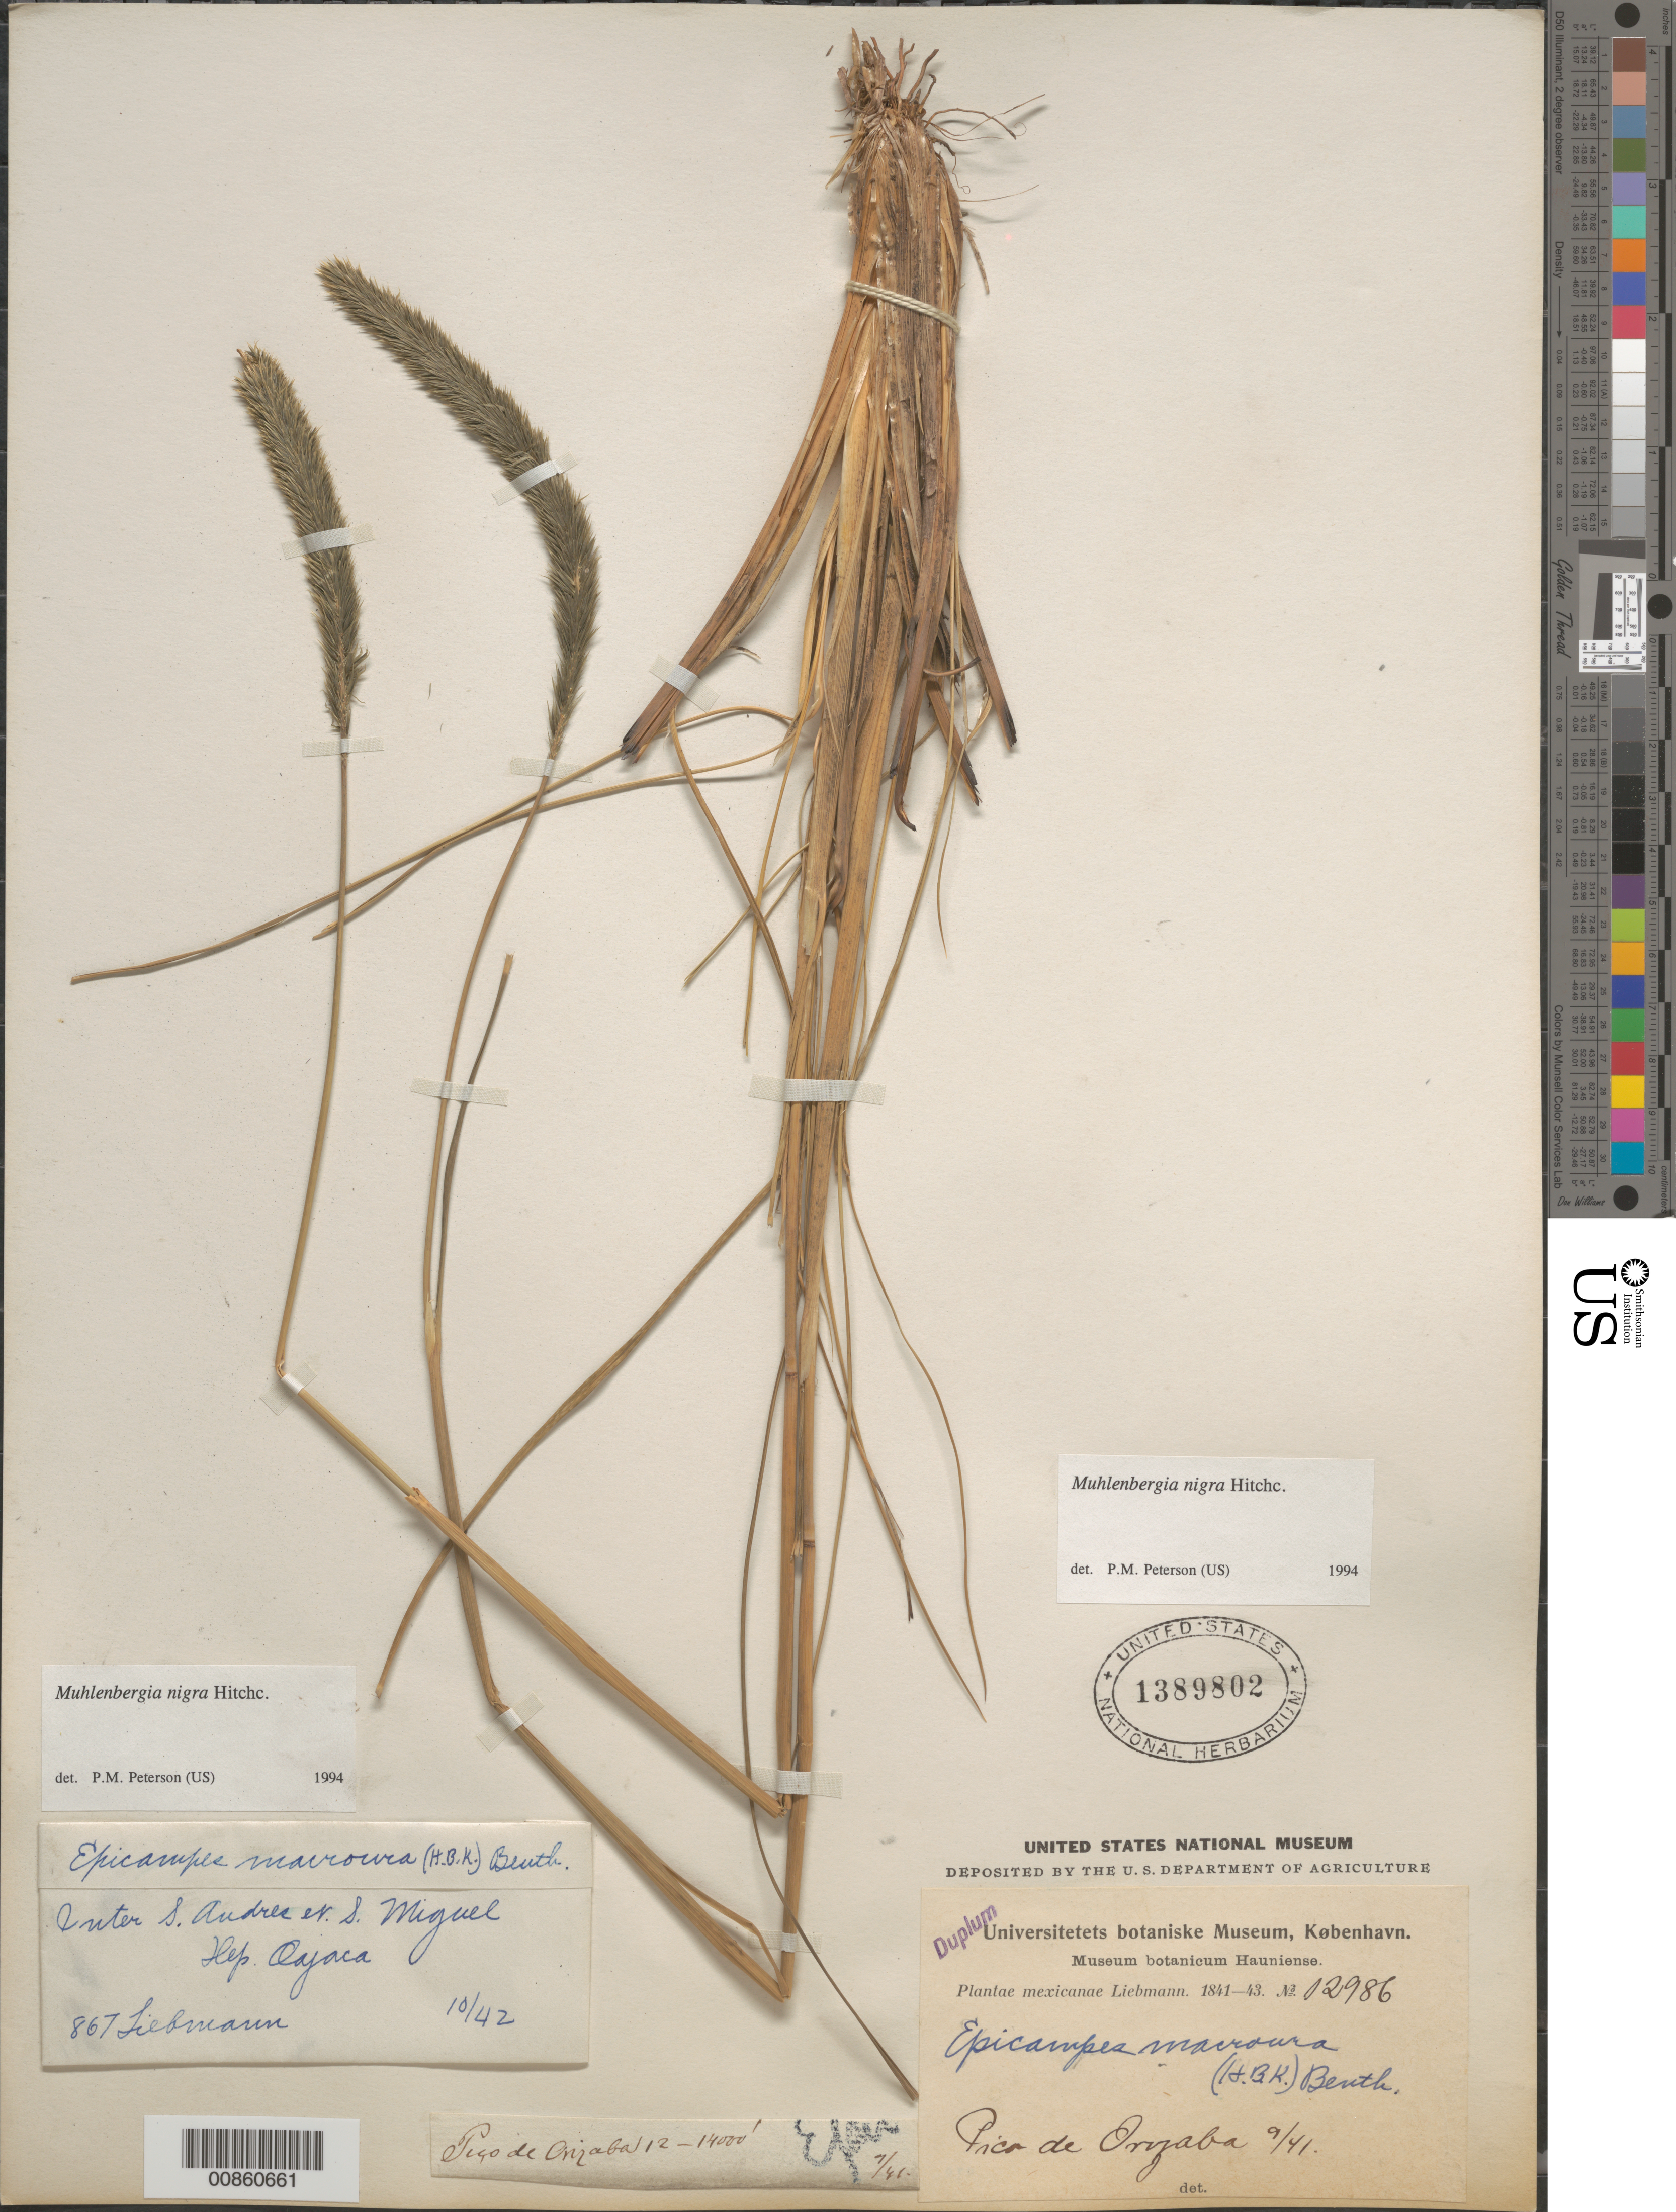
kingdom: Plantae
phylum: Tracheophyta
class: Liliopsida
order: Poales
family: Poaceae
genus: Muhlenbergia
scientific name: Muhlenbergia nigra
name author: Hitchc.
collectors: F. M. Liebmann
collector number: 12986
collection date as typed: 1943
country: Mexico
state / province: Puebla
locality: Pico de Orizaba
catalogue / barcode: US 1389802